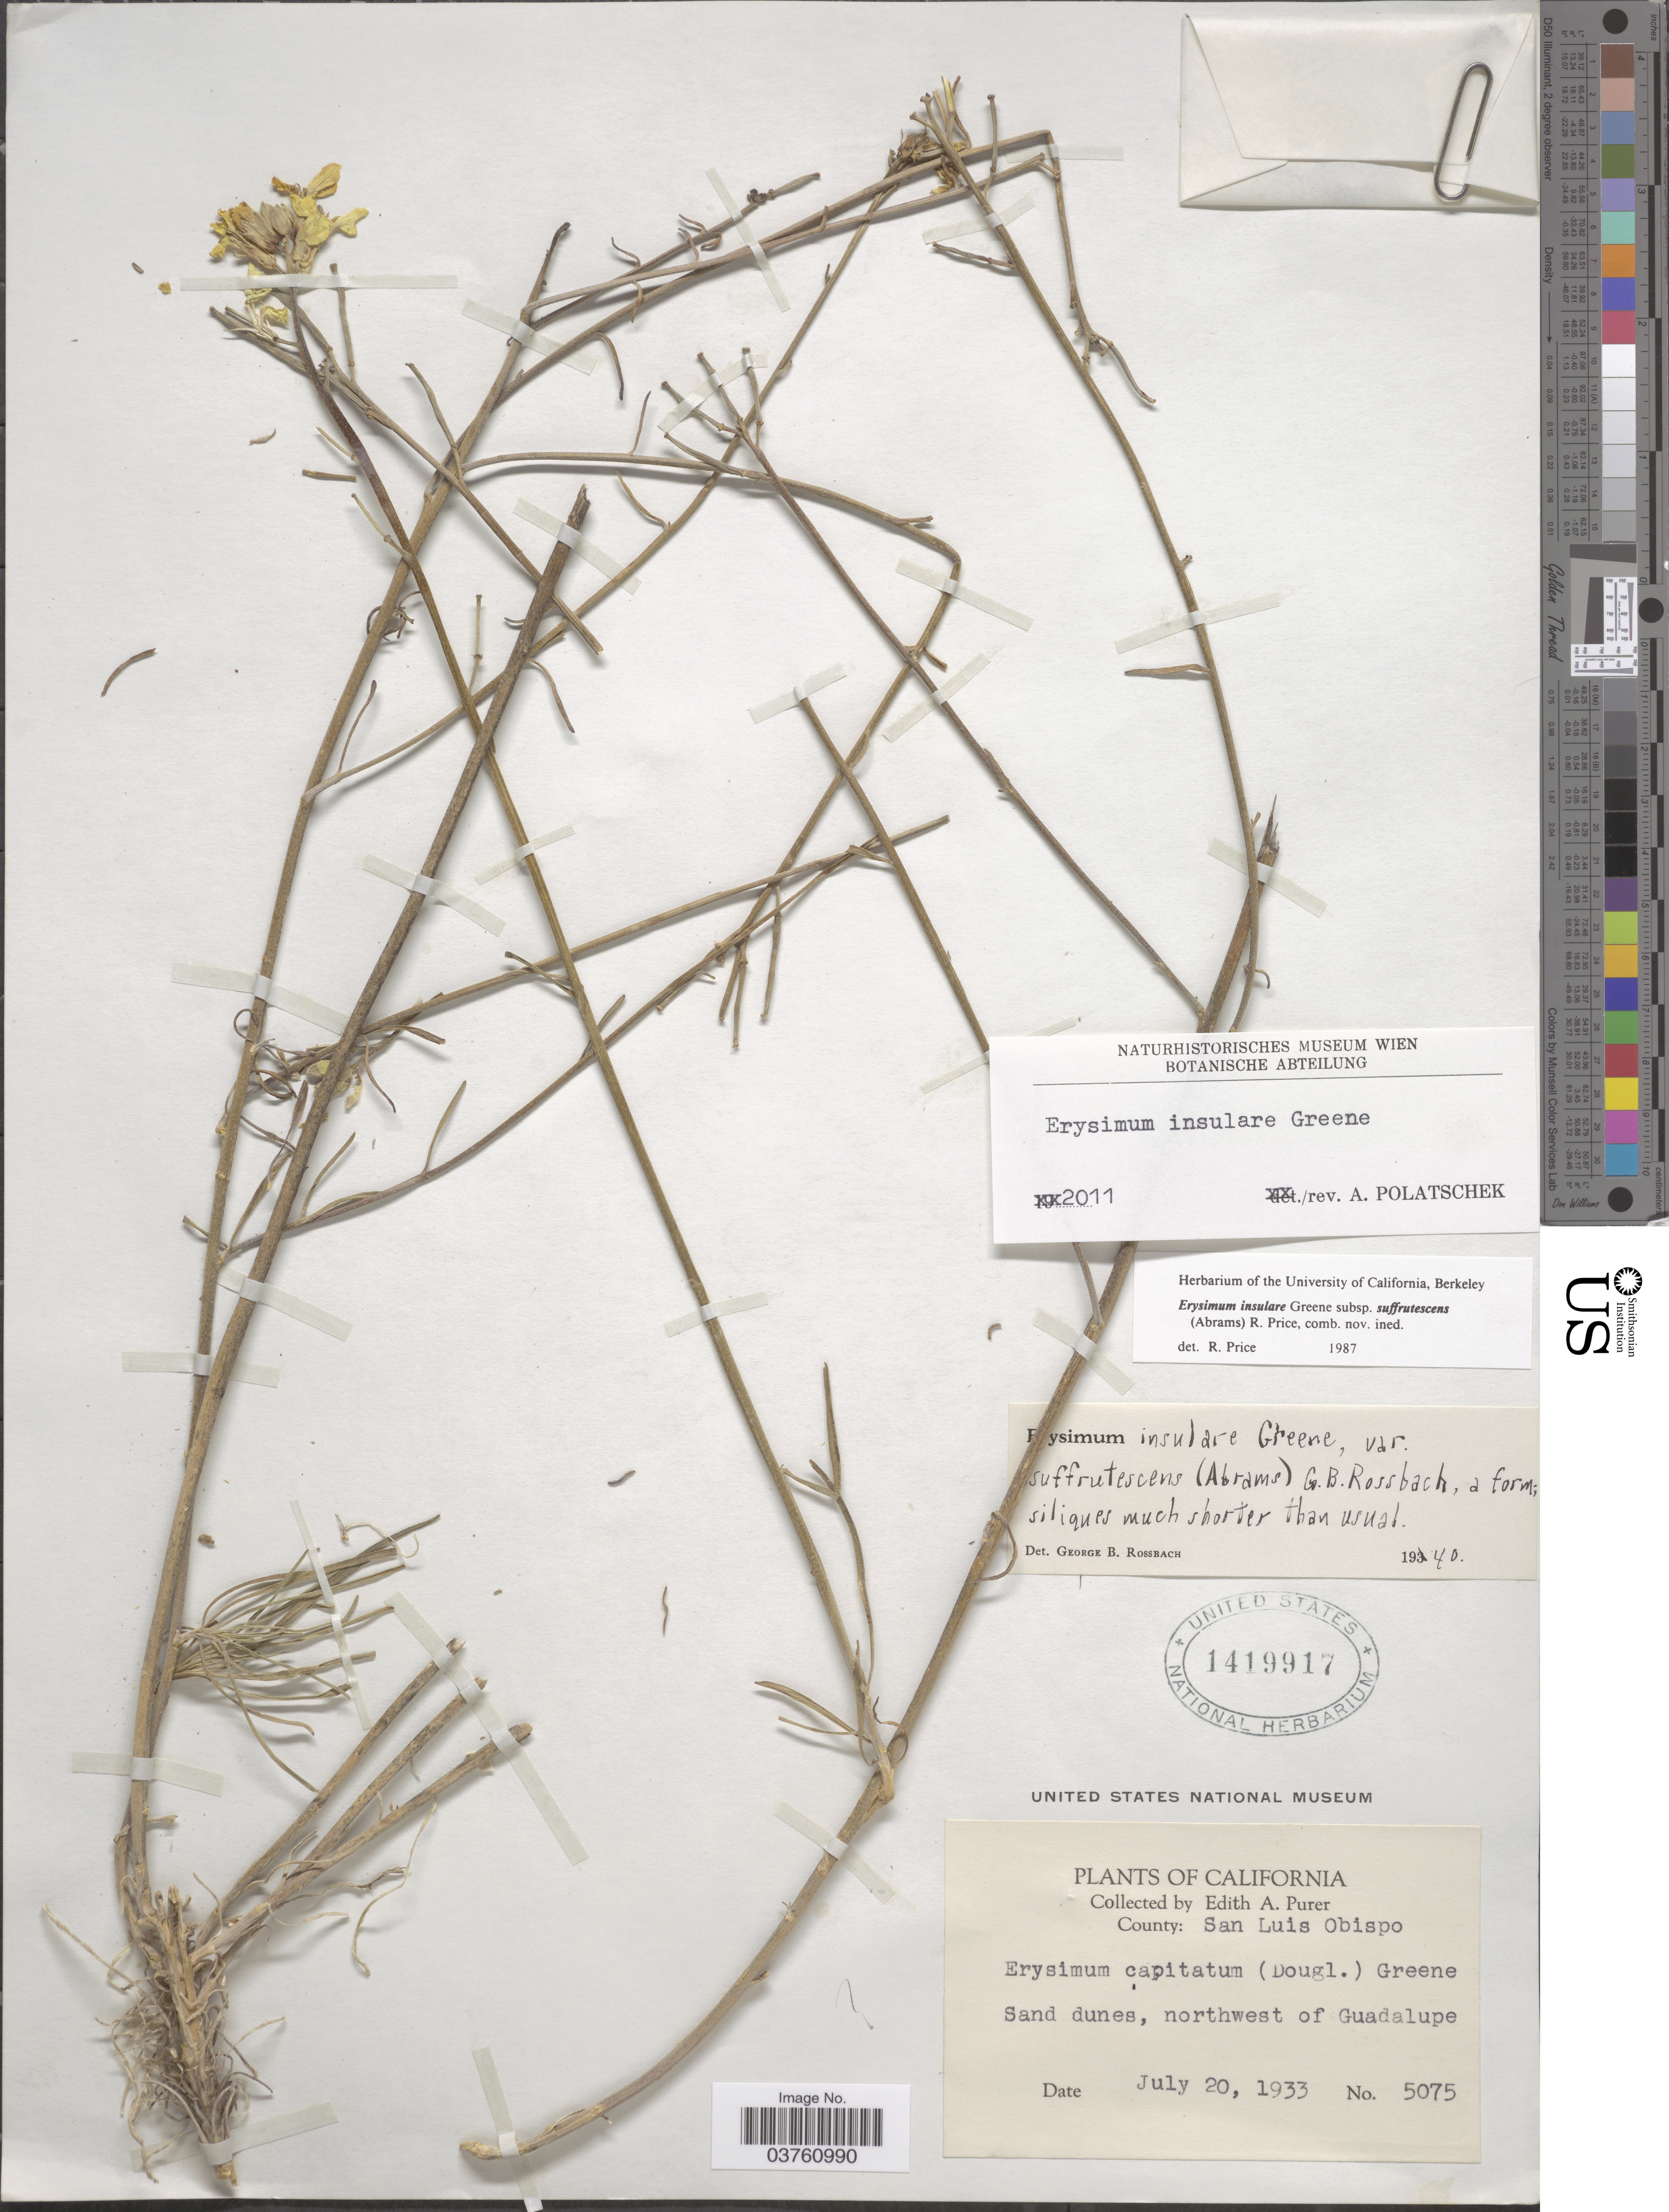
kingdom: Plantae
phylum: Tracheophyta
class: Magnoliopsida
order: Brassicales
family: Brassicaceae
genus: Erysimum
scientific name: Erysimum insulare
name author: Greene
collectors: E. Purer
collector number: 5075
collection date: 1933-07-20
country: United States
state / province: California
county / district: San Luis Obispo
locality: County: San Luis Obispo. Sand dunes, northwest of Guadalupe.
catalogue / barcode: US 1419917